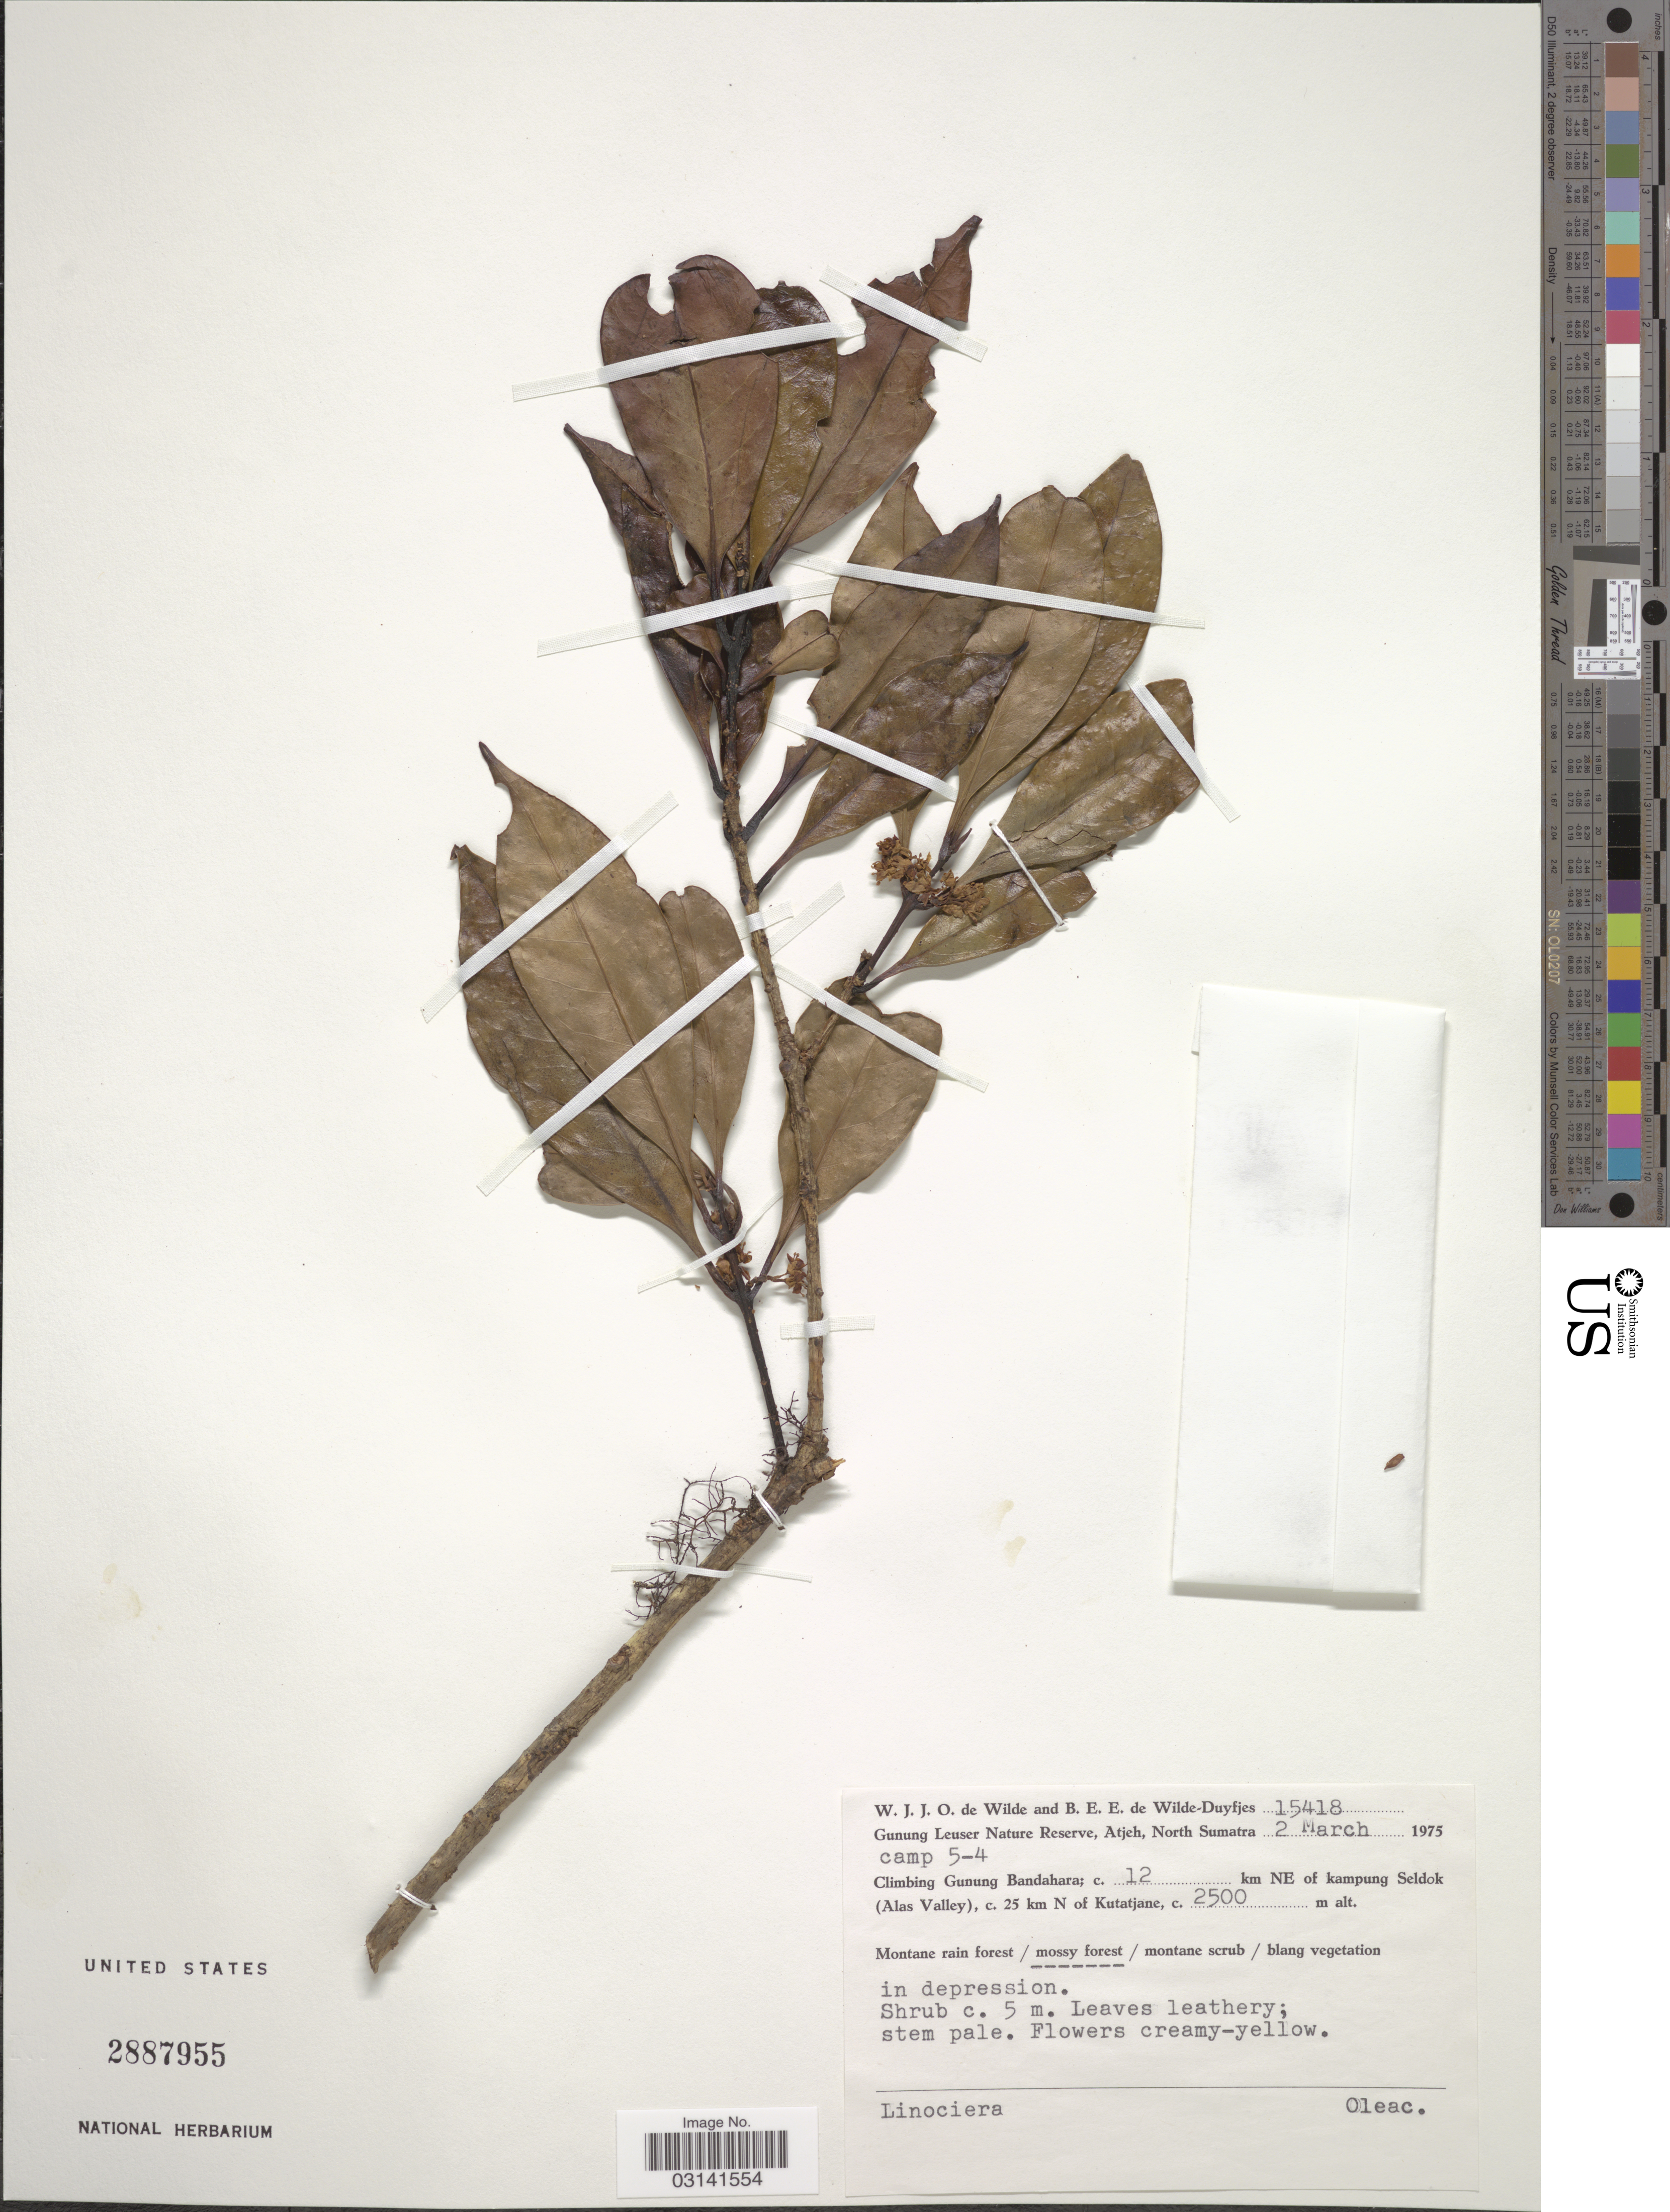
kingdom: Plantae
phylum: Tracheophyta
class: Magnoliopsida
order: Lamiales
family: Oleaceae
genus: Chionanthus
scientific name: Chionanthus sp.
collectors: W. J. de Wilde & B. E. de Wilde-Duyfjes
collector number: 15418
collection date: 1975-03-02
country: Indonesia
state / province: Sumatra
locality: Gunung Leuser Nature Reserve, Atjeh, North Sumatra, camp 5-4. Climbing Gunung Bandahara; c. 12 km NE of kampung Seldok (Alas Valley), c. 25 km N of Kutatjane.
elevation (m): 2500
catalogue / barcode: US 2887955